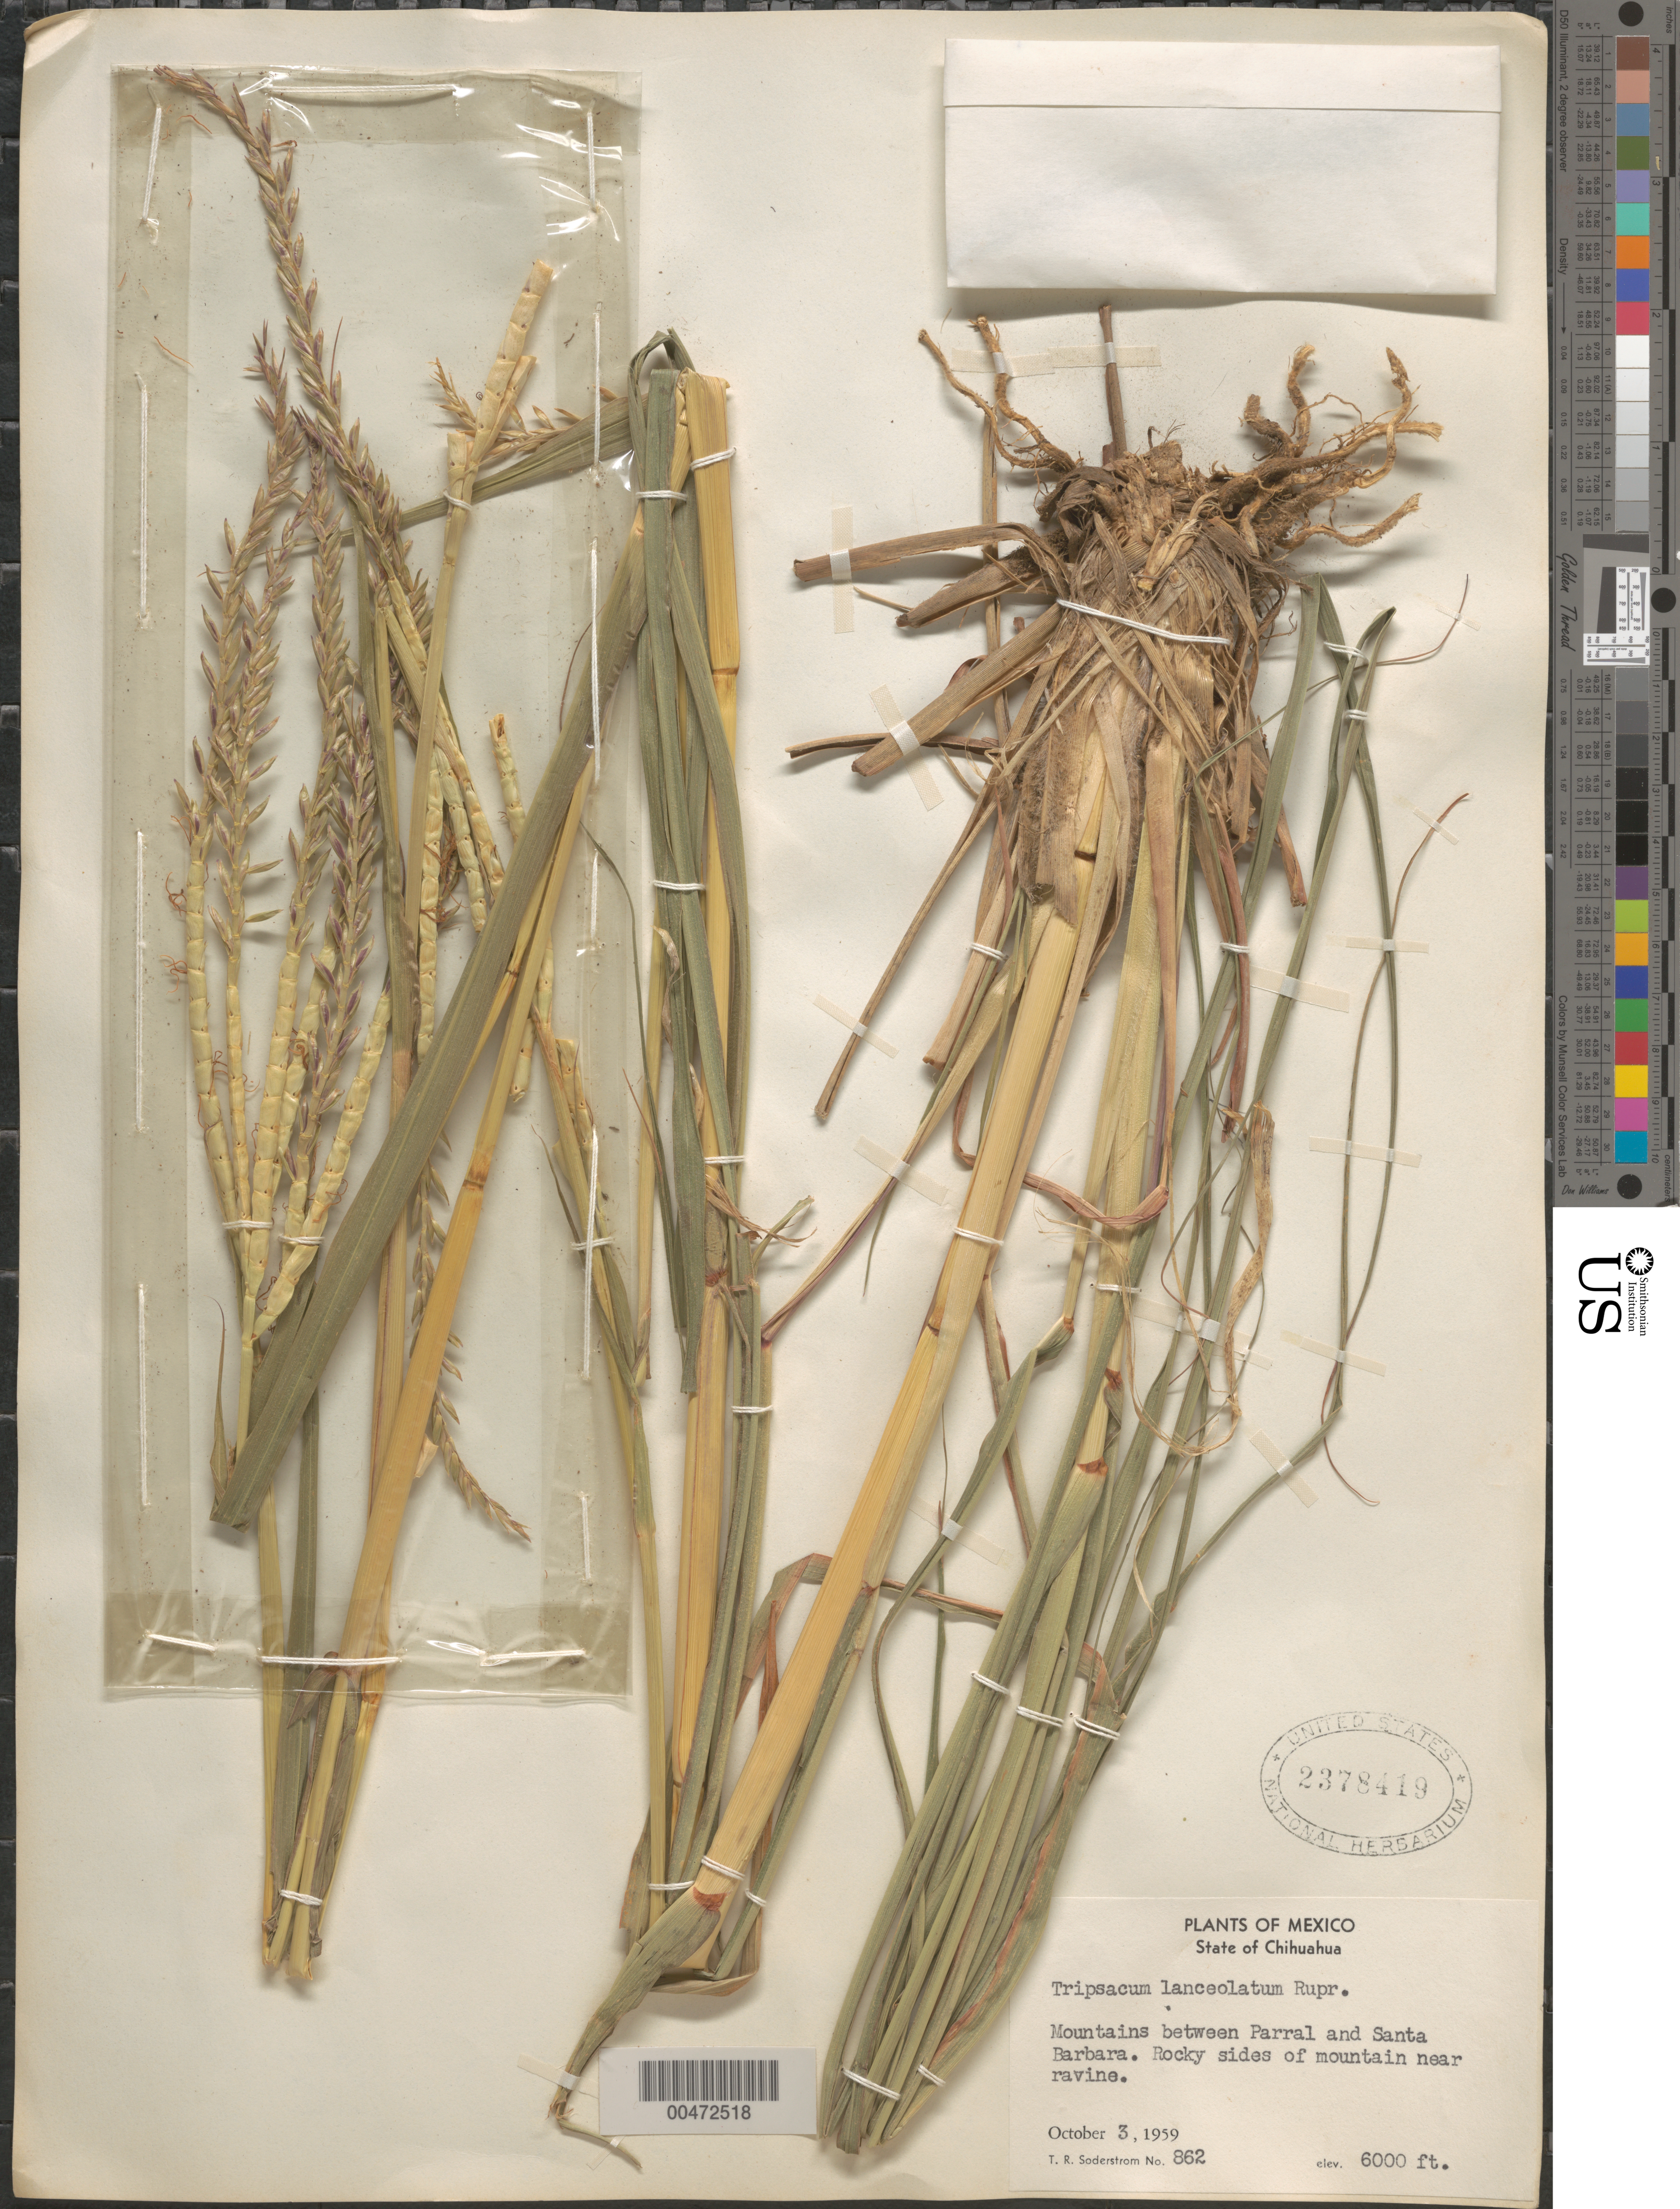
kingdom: Plantae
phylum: Tracheophyta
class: Liliopsida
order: Poales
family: Poaceae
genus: Tripsacum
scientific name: Tripsacum lanceolatum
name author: Rupr. ex E. Fourn.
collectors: T. R. Soderstrom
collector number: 862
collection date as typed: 3 Oct 1959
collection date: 1959-10-03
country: Mexico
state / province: Chihuahua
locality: Mts between Parral & Santa Barbara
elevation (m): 1829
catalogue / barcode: US 2378419